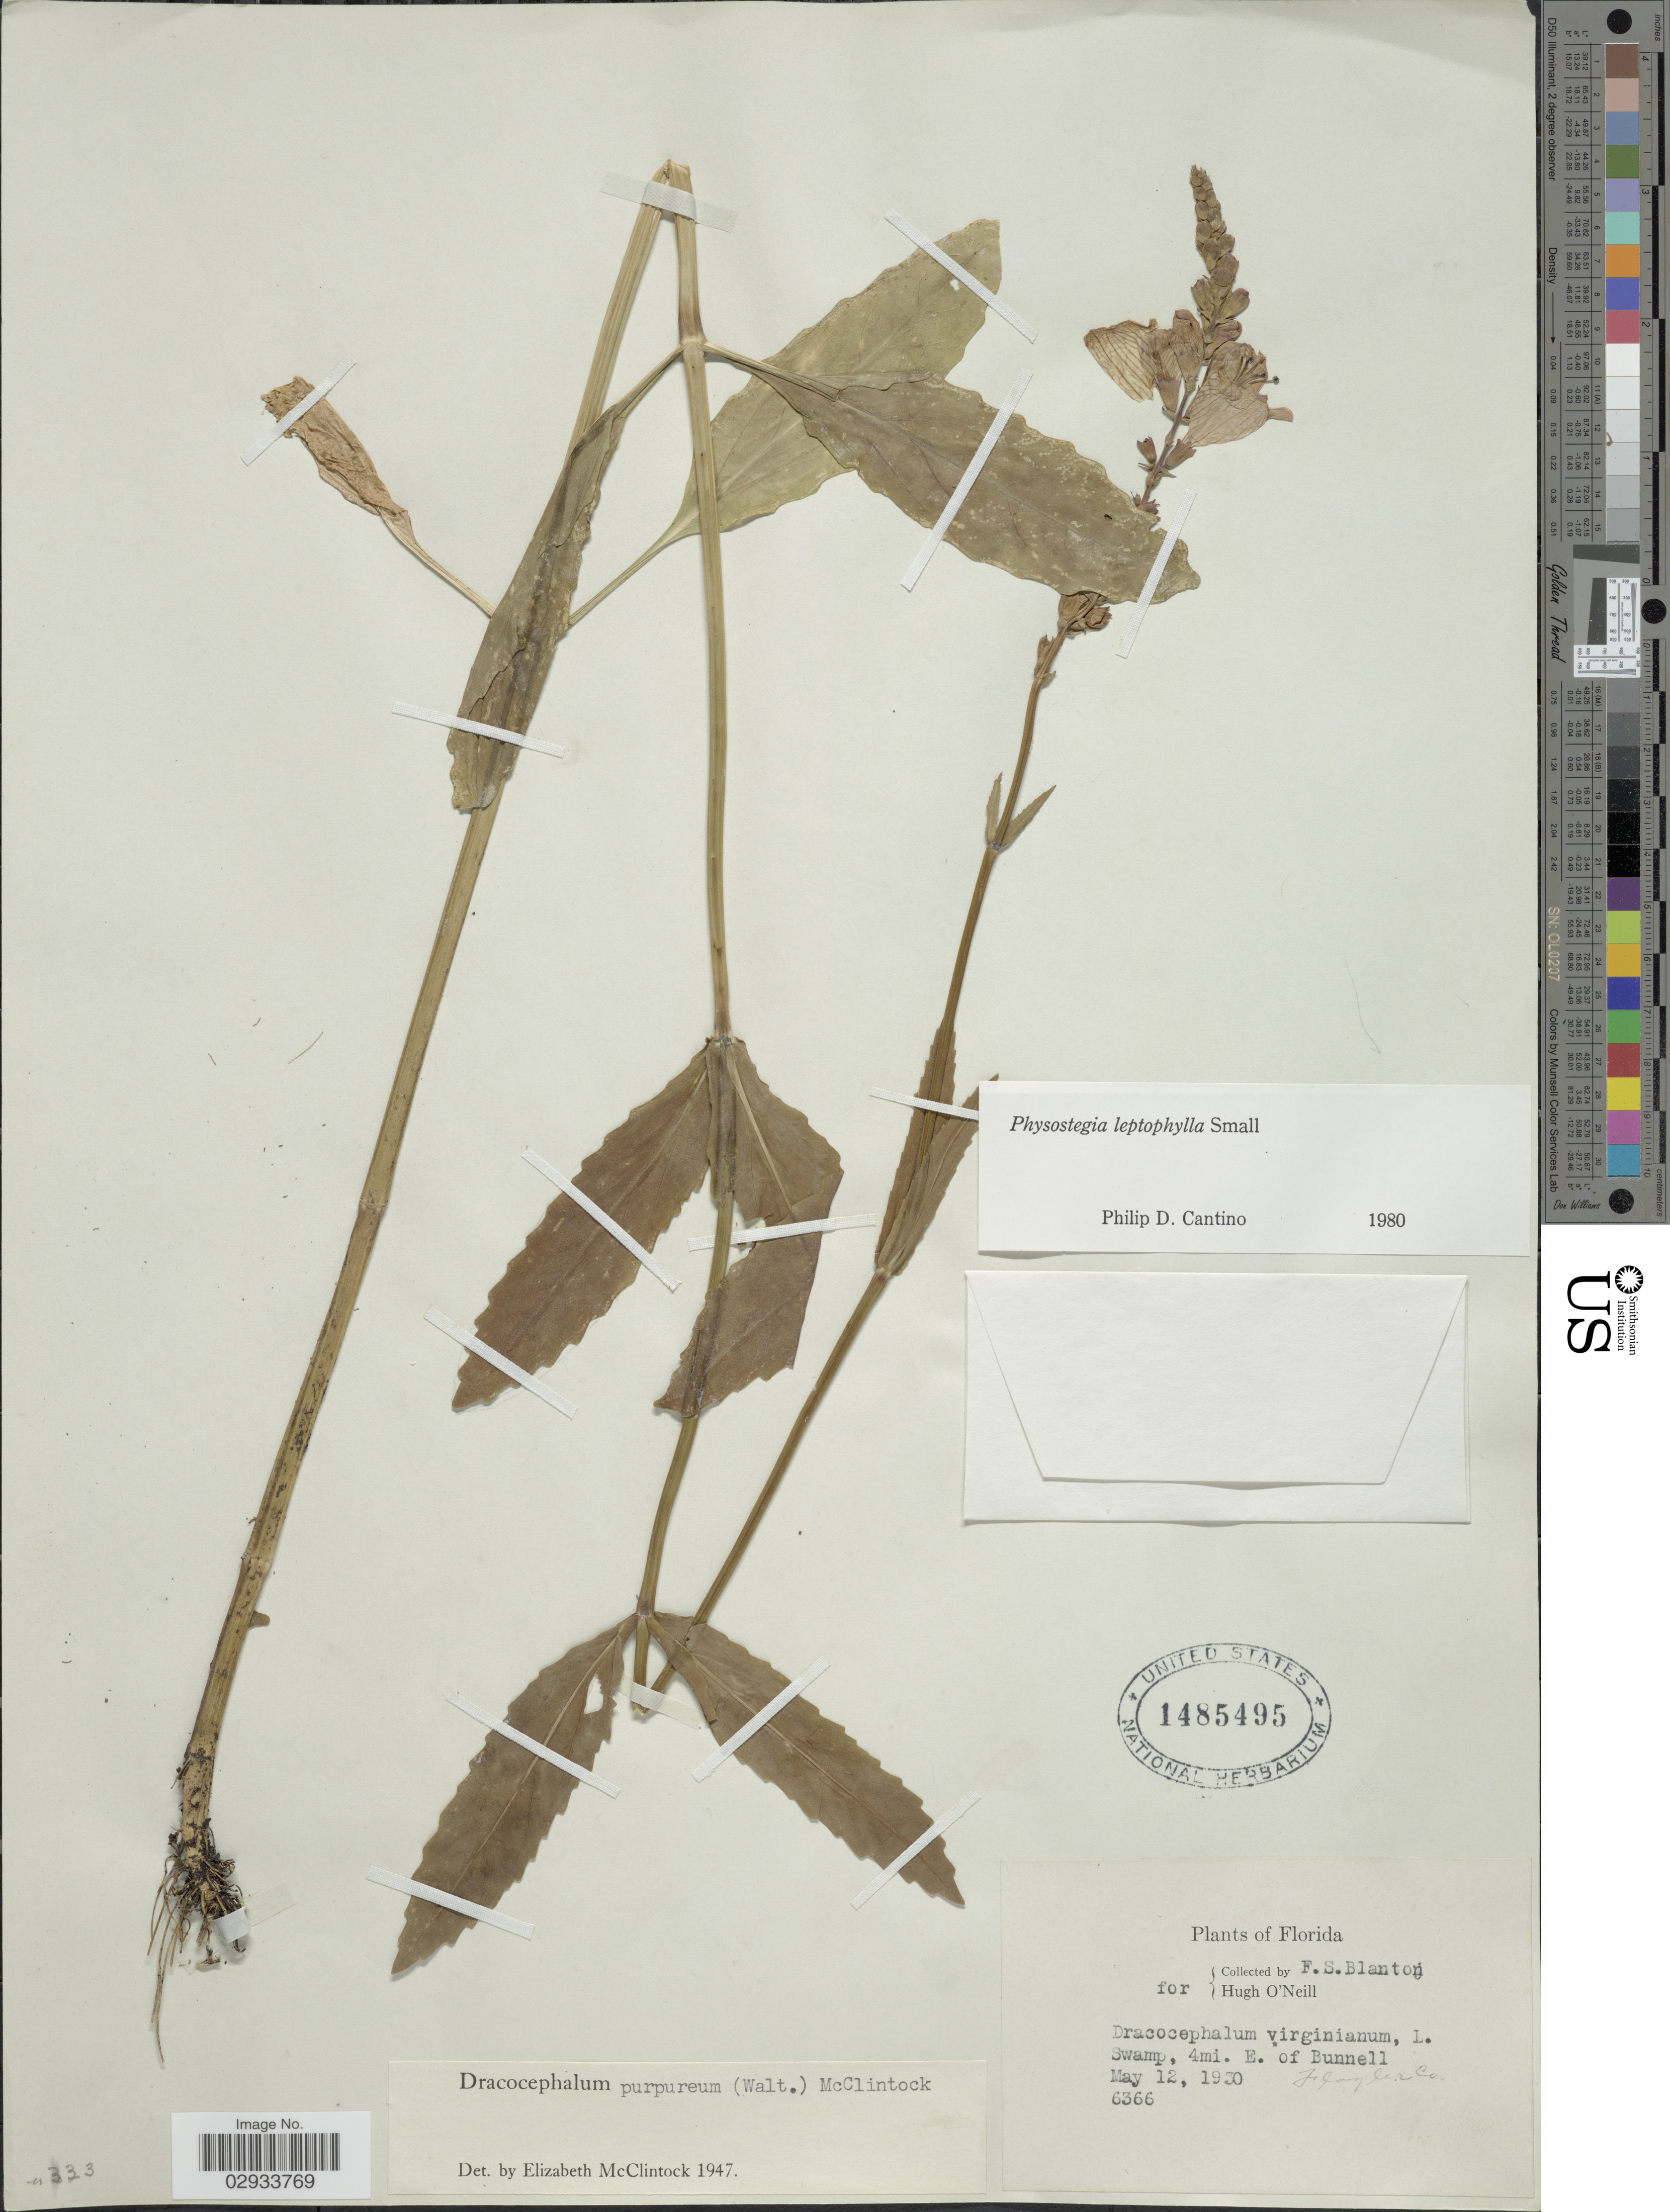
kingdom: Plantae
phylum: Tracheophyta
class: Magnoliopsida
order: Lamiales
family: Lamiaceae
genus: Physostegia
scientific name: Physostegia leptophylla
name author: Small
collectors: F. S. Blanton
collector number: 6366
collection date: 1930-05-12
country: United States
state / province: Florida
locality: Swamp, 4mi. E. of Bunnell, Flagler Co.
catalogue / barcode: US 1485495